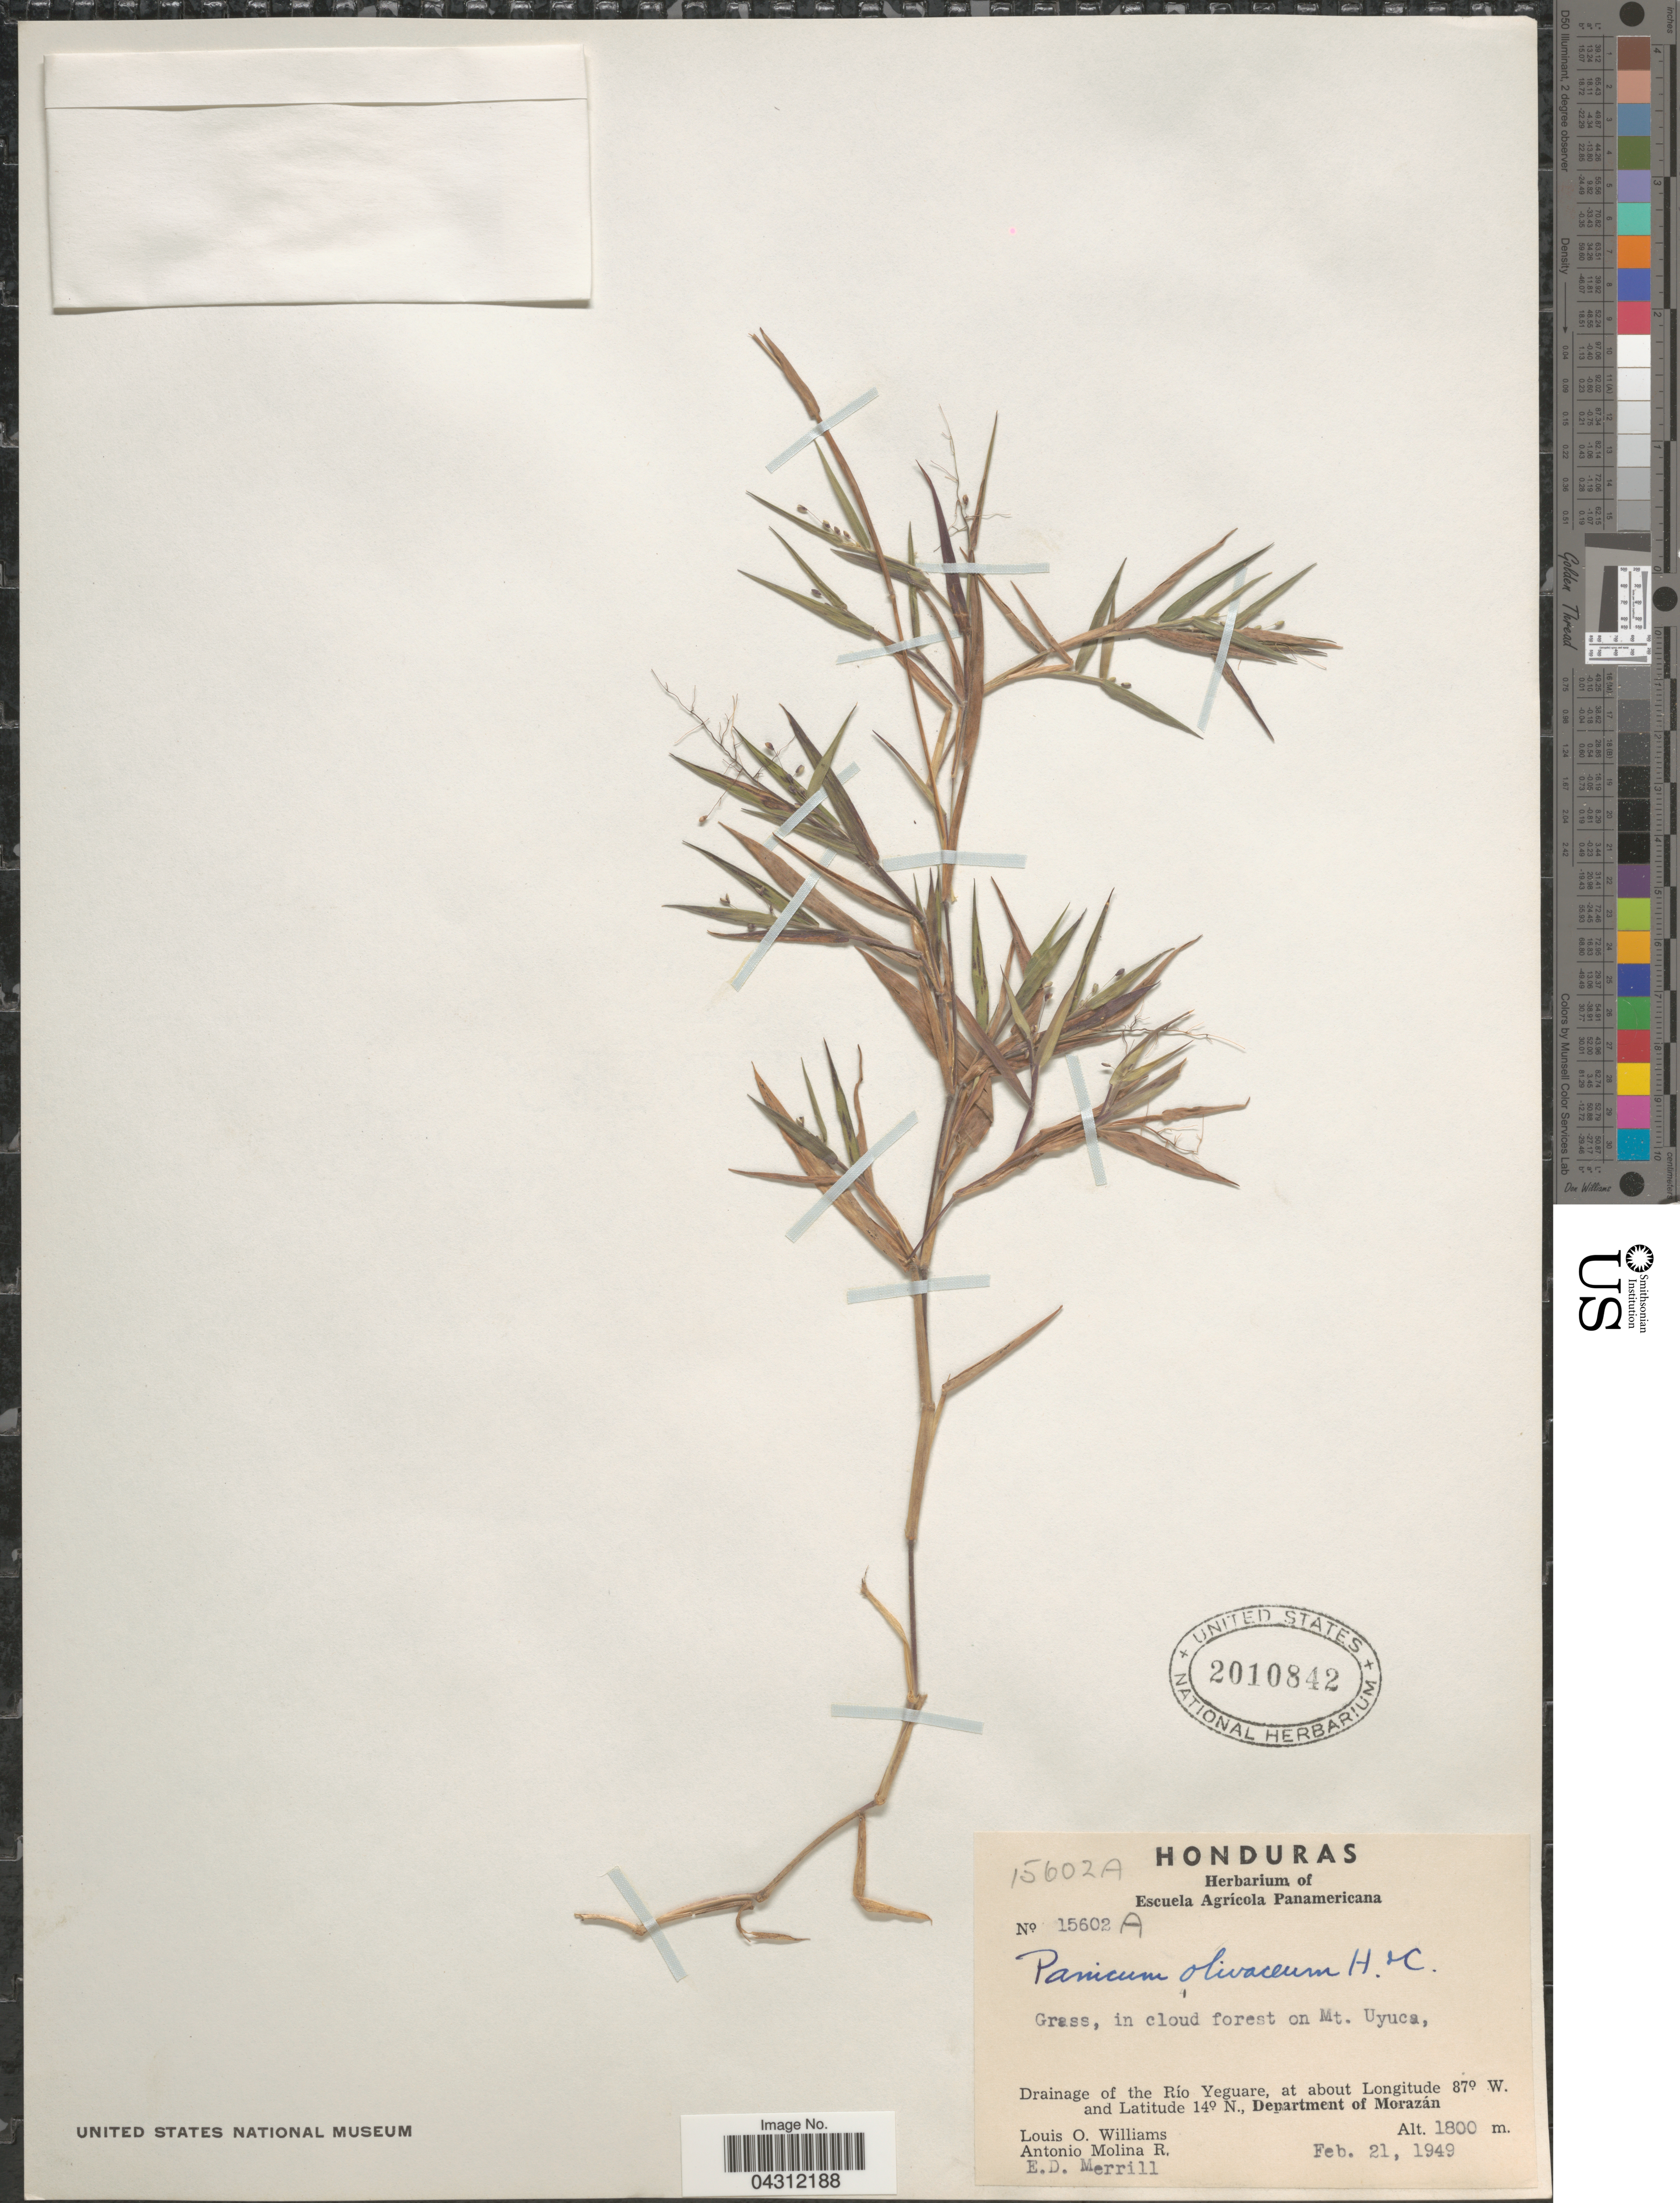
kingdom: Plantae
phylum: Tracheophyta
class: Liliopsida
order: Poales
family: Poaceae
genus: Dichanthelium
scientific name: Dichanthelium acuminatum var. acuminatum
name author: (Sw.) Gould & C.A. Clark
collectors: L. O. Williams, A. Molina R. & E. D. Merrill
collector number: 15602 A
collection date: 1949-02-21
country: Honduras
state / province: Fco. Morazán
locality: Grass, in cloud forest on Mt. Uyuca, Drainage of Río Yeguare, Department of Morazán.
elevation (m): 1800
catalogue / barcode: US 2010842